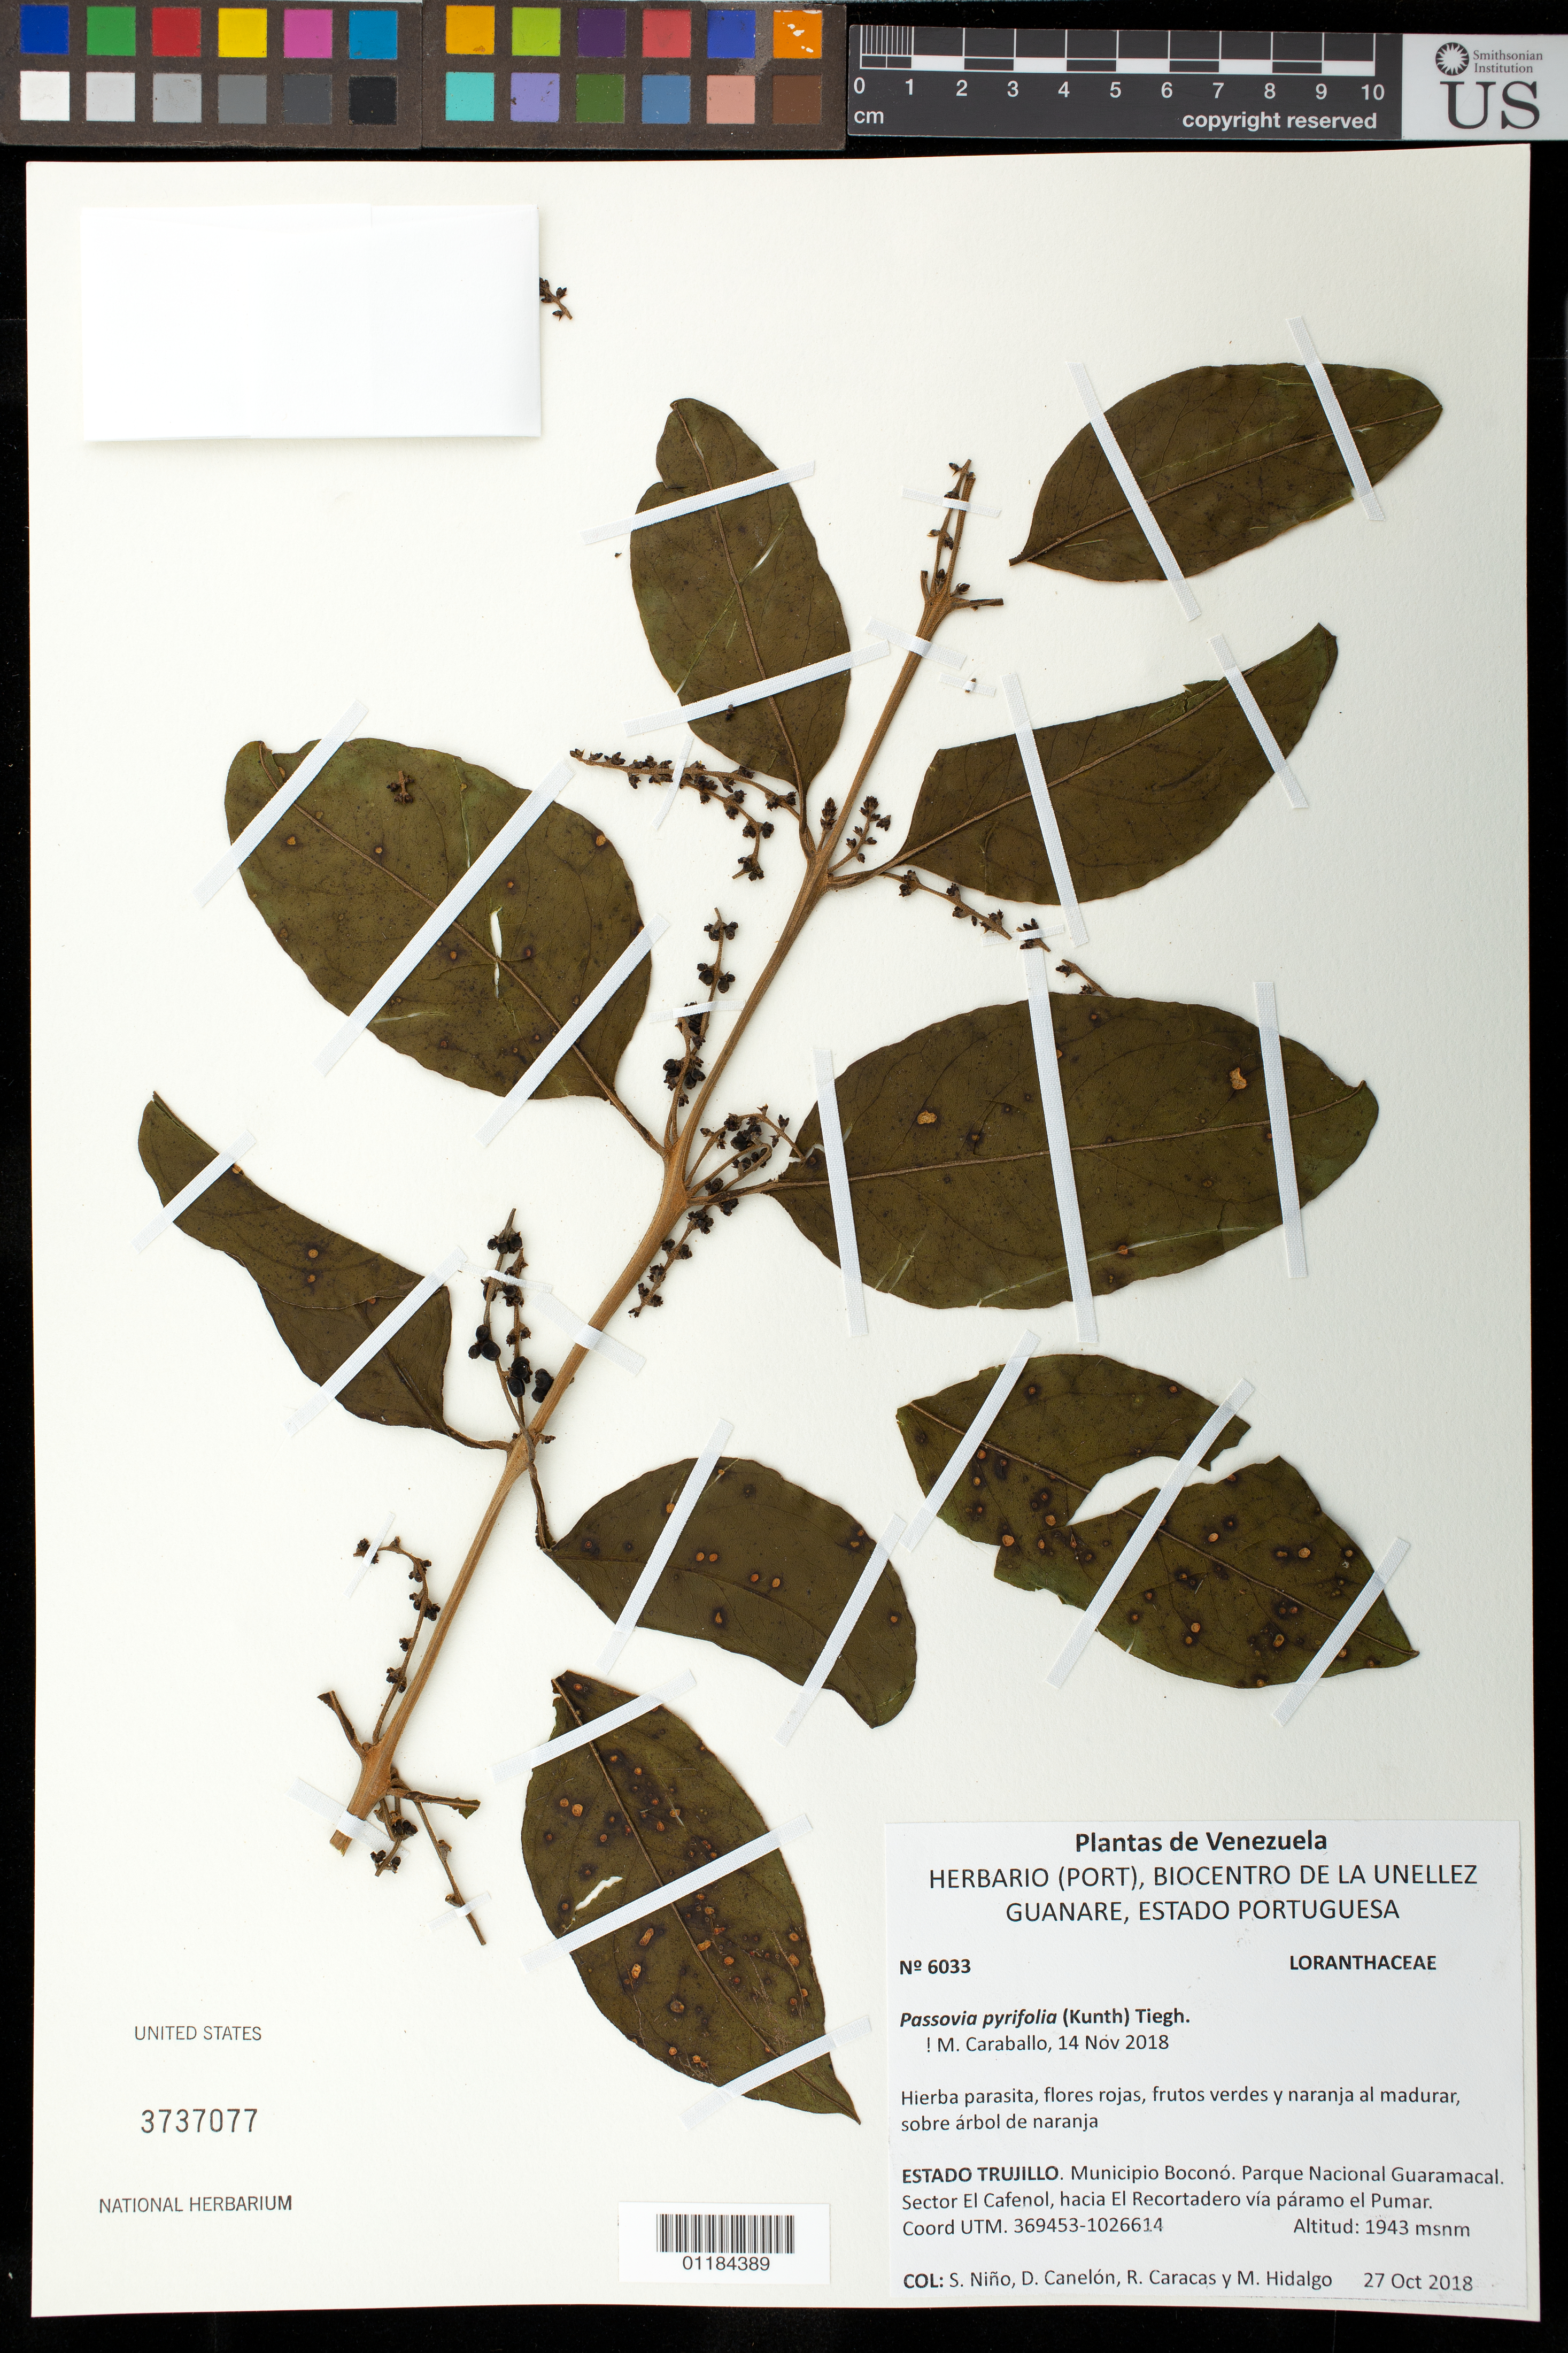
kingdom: Plantae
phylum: Tracheophyta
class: Magnoliopsida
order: Santalales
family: Loranthaceae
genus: Passovia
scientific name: Passovia pyrifolia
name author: (Kunth) Tiegh.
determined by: Caraballo-Ortiz, Marcos A., (MISS), University of Mississippi (UNITED STATES)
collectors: S. M. Niño, D. Canelón, R. Caracas & M. Hidalgo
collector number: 6033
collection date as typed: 27 de Octubre, 2018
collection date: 2018-10-27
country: Venezuela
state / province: Trujillo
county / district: Boconó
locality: Parque Nacional Guaramacal. Sector El Cafenol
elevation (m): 1950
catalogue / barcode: US 3737077